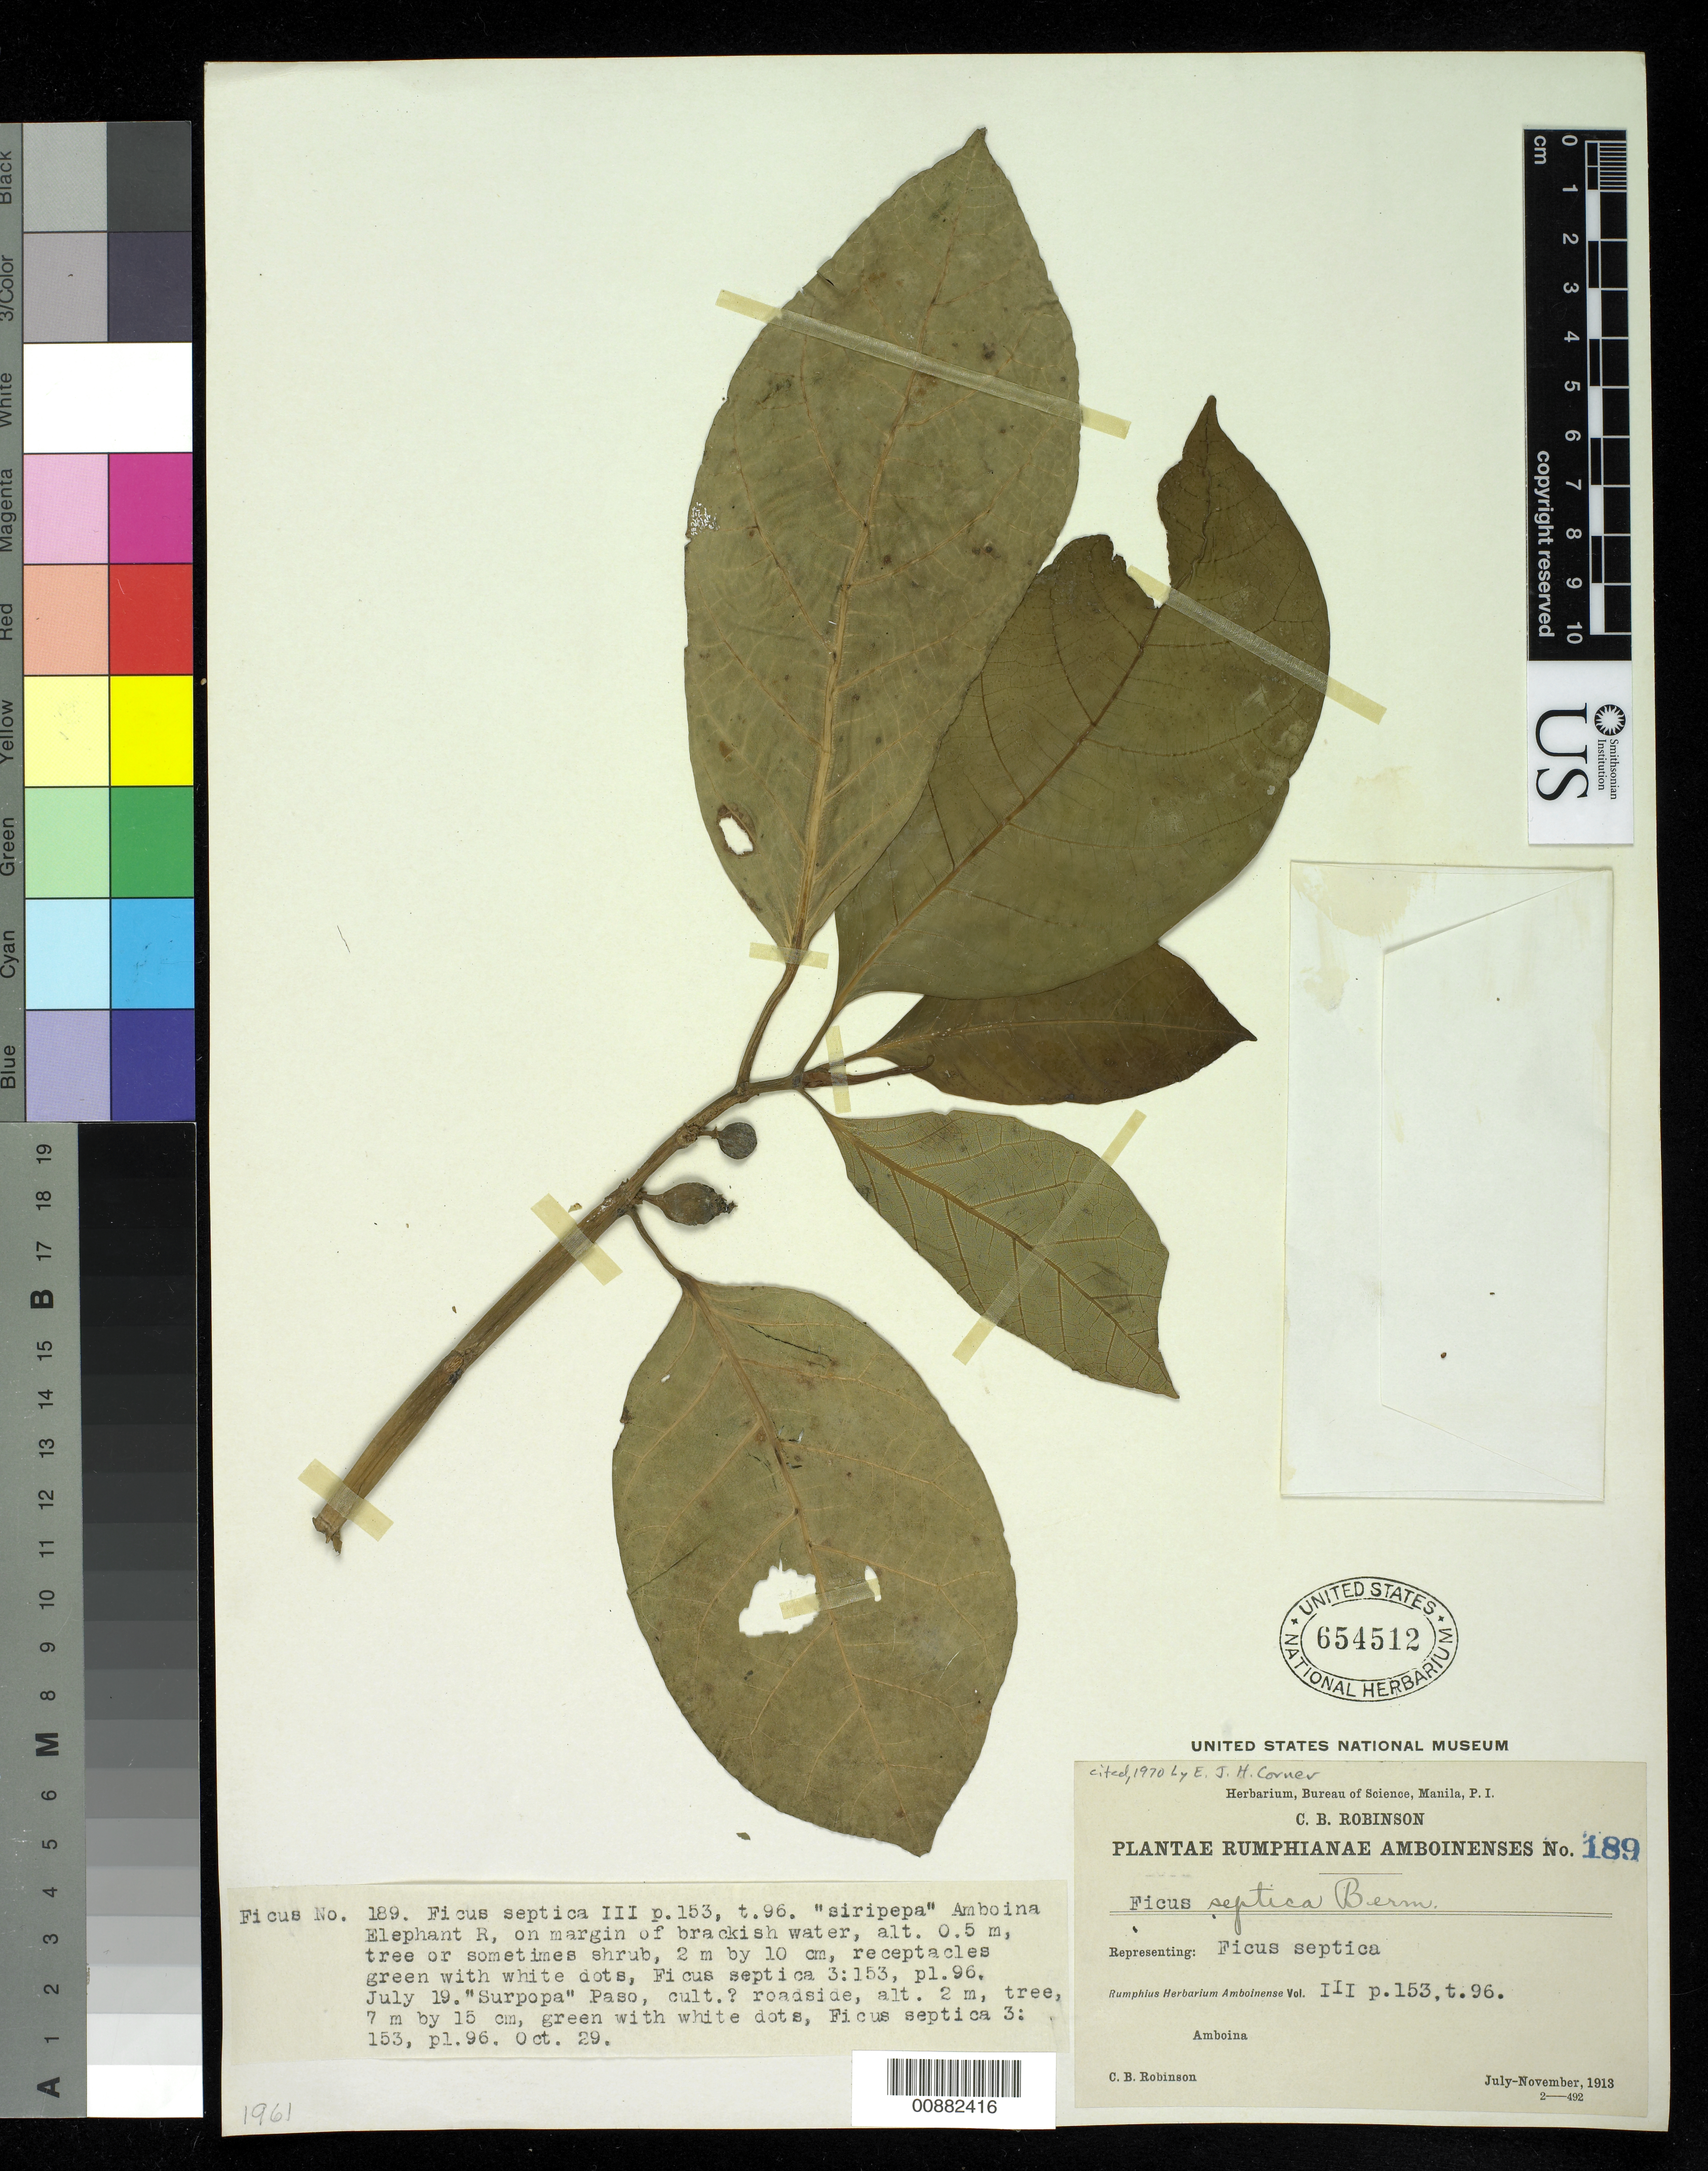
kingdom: Plantae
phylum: Tracheophyta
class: Magnoliopsida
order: Rosales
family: Moraceae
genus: Ficus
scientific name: Ficus septica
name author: Burm. f.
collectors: C. Robinson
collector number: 189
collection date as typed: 29 Oct 1913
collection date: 1913-10-29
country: Indonesia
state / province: Maluku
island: Amboina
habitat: On margin of brackish water, roadside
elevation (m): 0.5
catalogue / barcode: US 654512